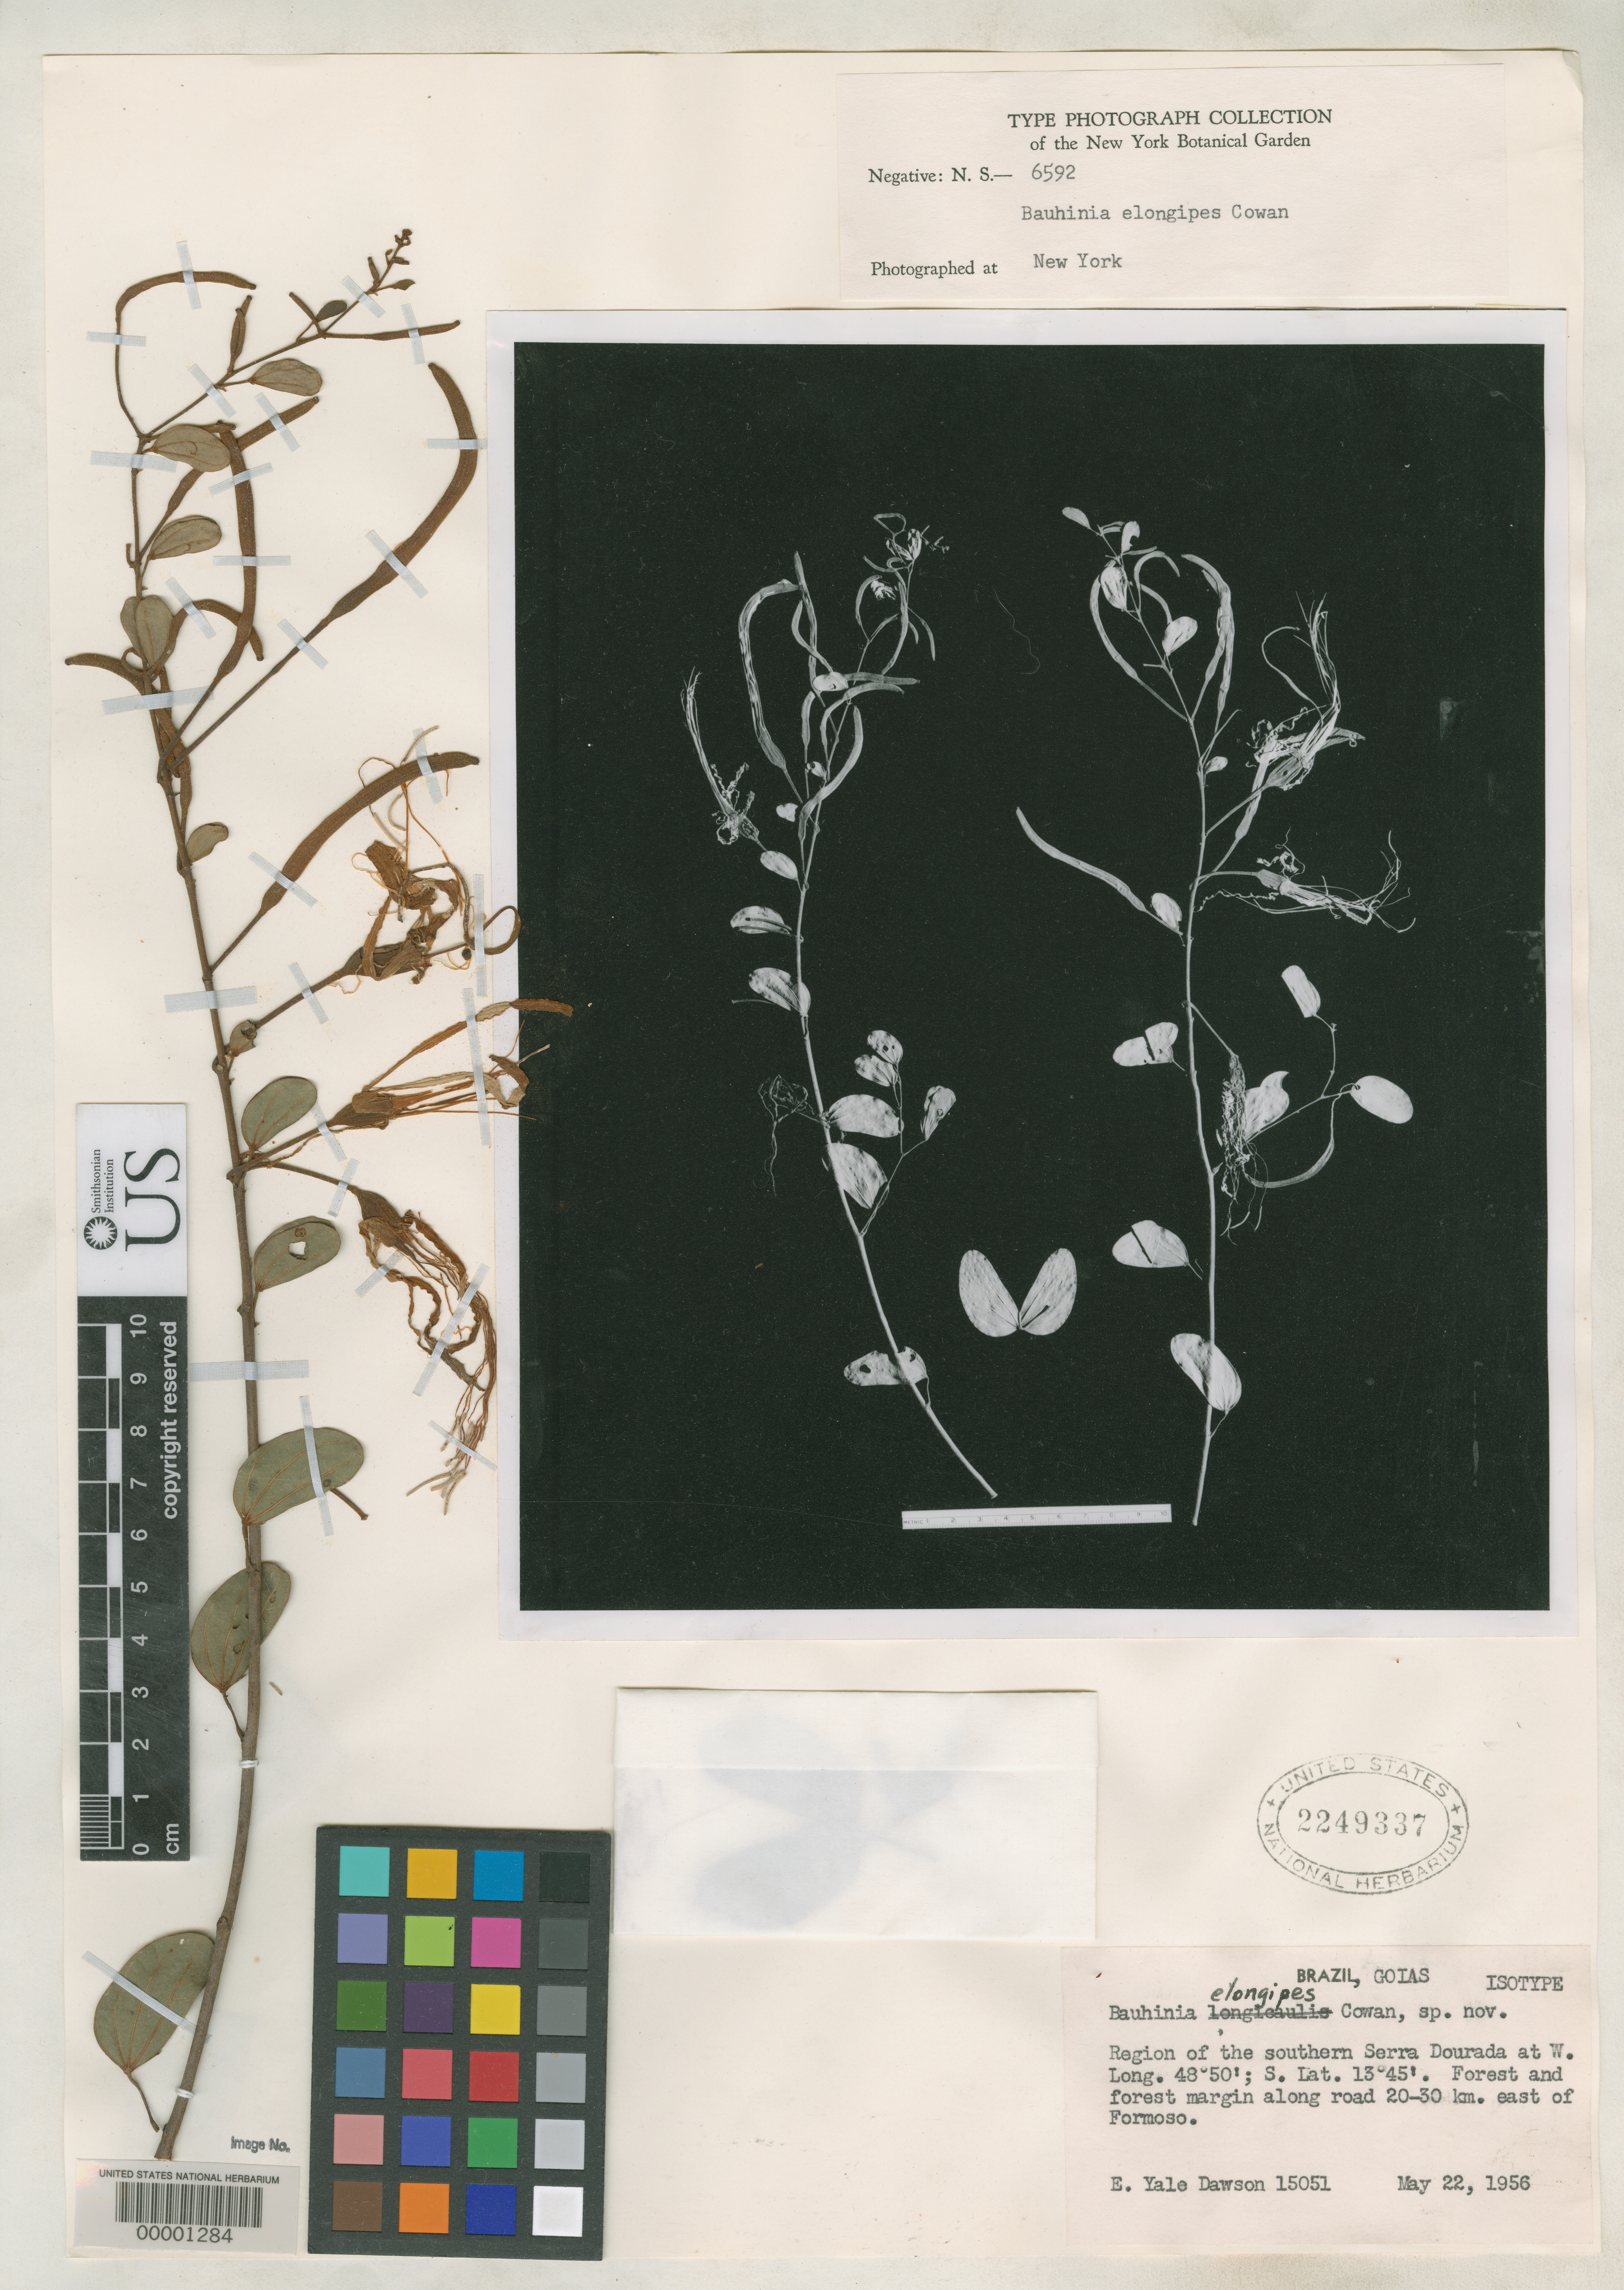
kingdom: Plantae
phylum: Tracheophyta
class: Magnoliopsida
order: Fabales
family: Fabaceae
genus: Bauhinia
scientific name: Bauhinia elongipes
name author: R.S. Cowan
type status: Isotype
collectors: E. Y. Dawson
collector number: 15051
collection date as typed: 22 May 1956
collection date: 1956-05-22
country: Brazil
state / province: Goiás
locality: Southern Sierra Dourada, 20-30 km E of Formosa.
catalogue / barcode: US 2249337